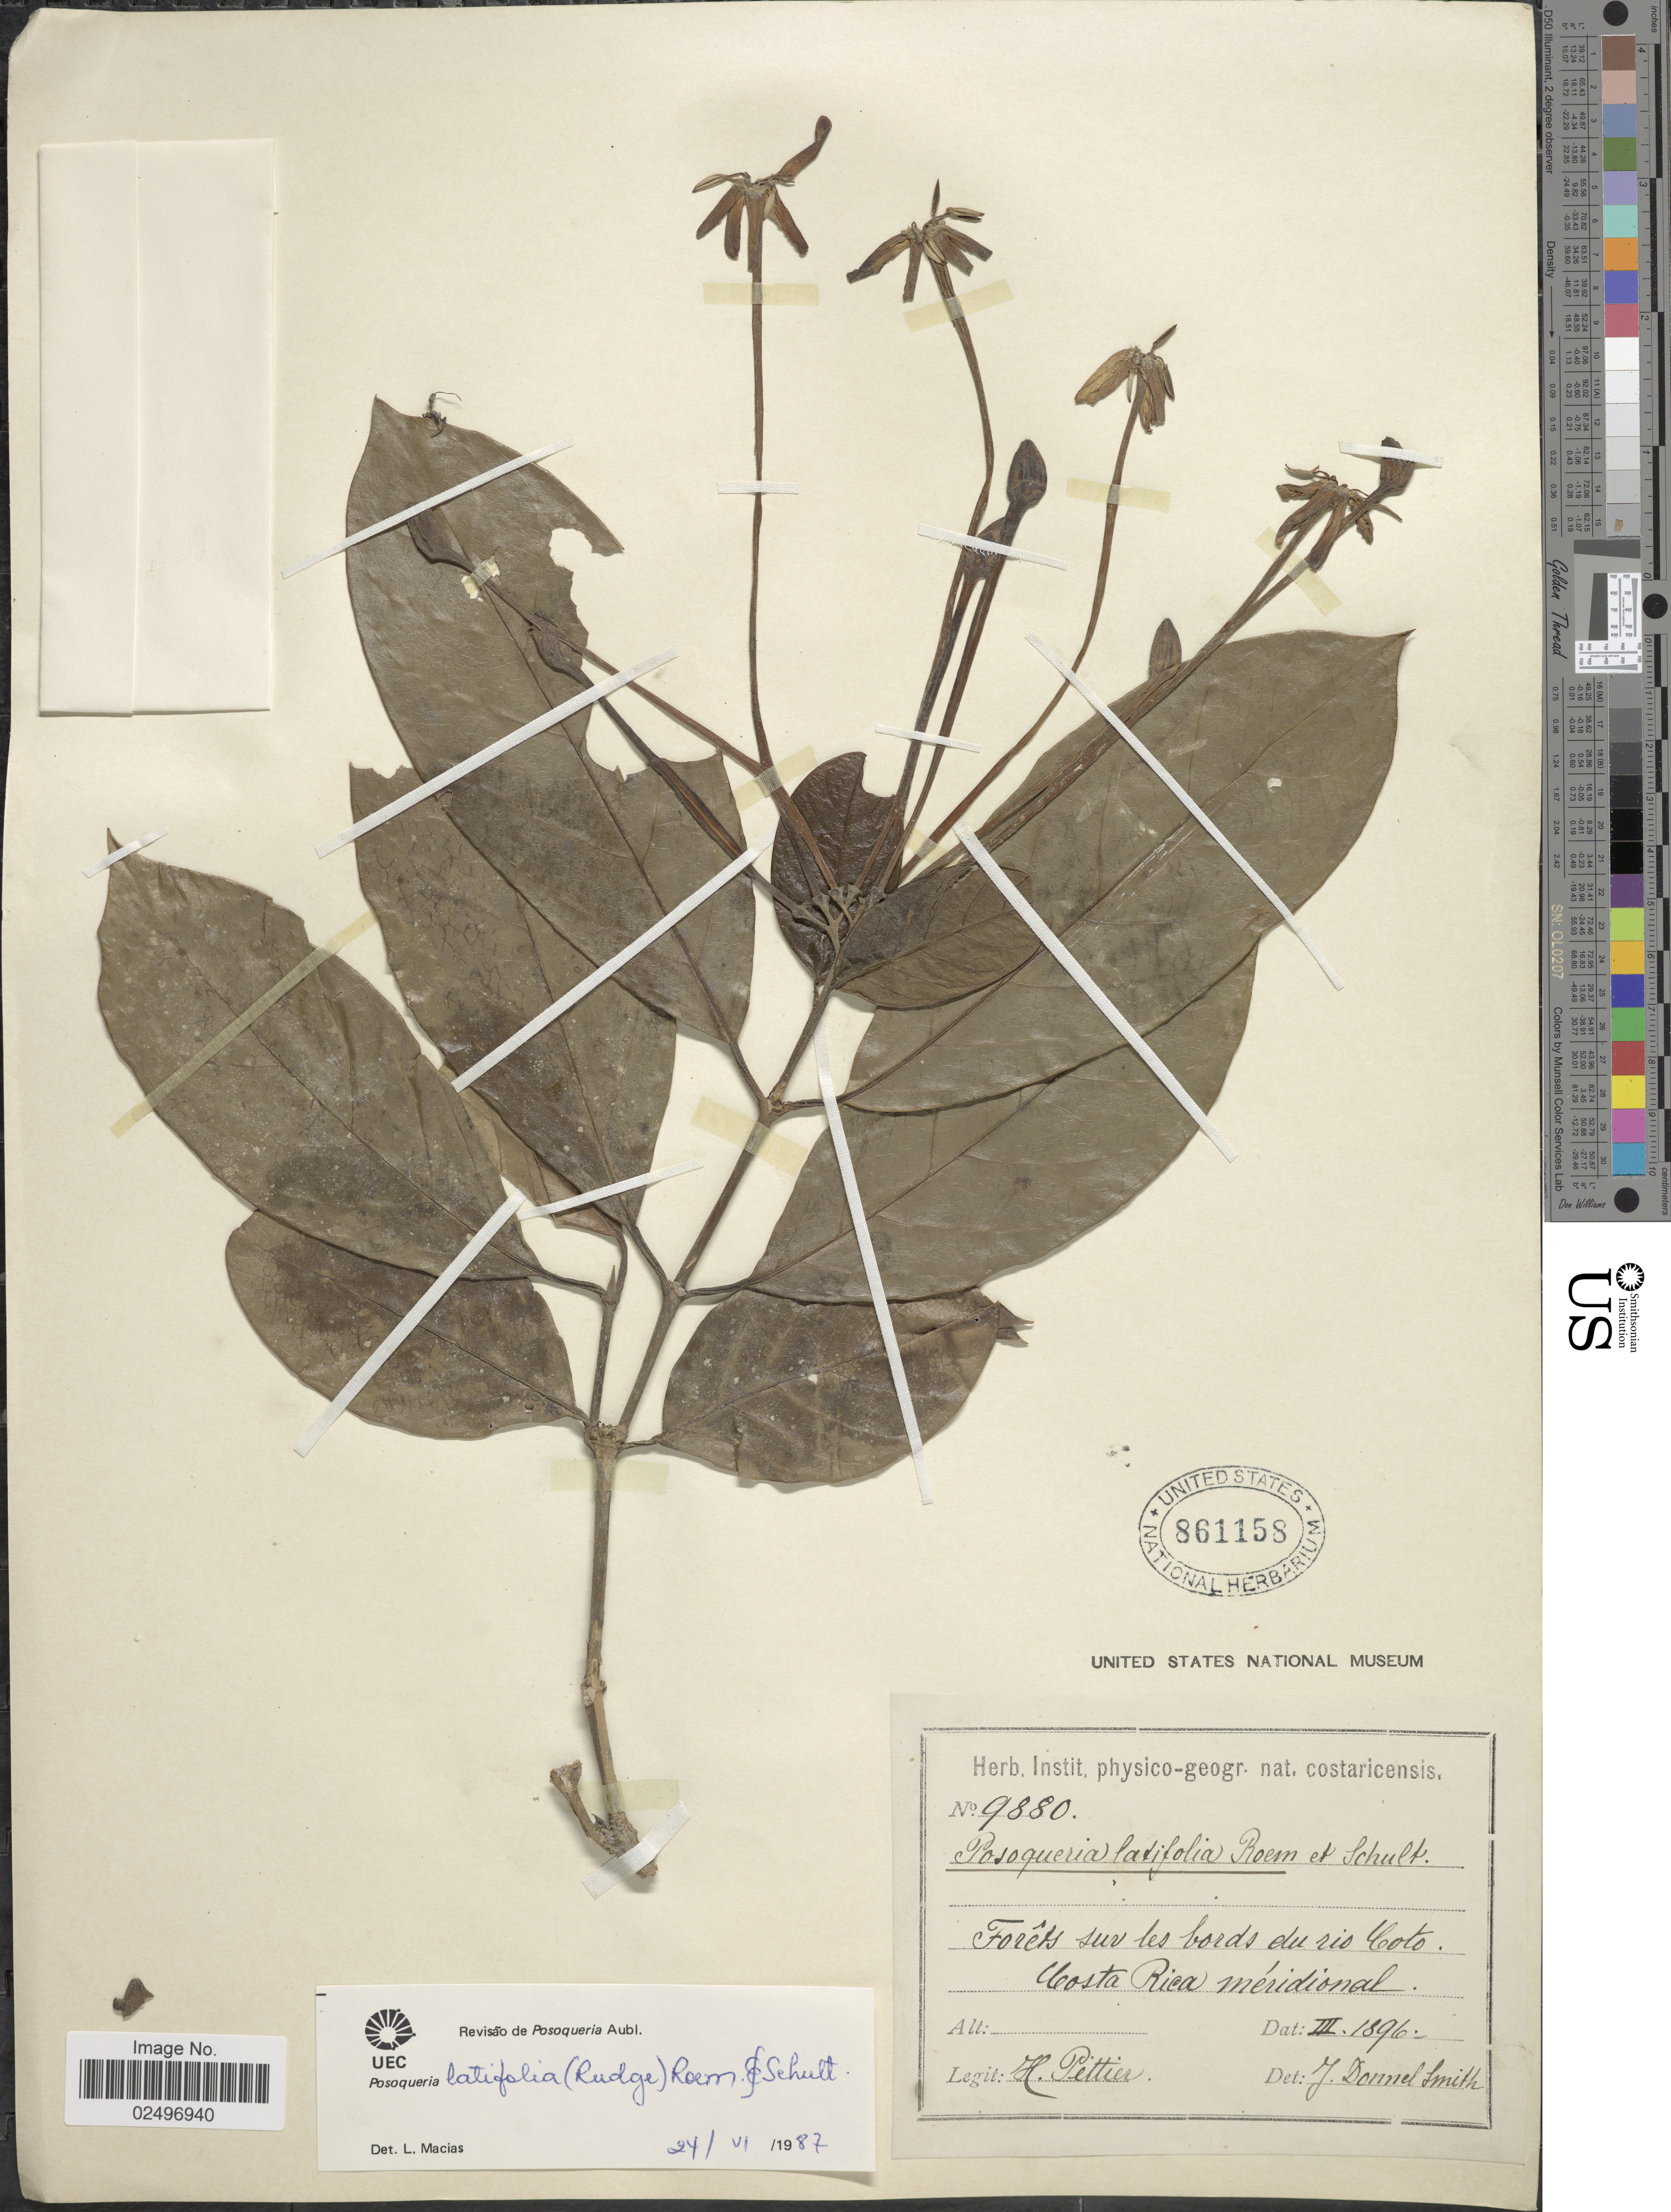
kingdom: Plantae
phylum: Tracheophyta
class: Magnoliopsida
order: Gentianales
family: Rubiaceae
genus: Posoqueria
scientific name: Posoqueria latifolia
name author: (Rudge) Roem. & Schult.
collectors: H. F. Pittier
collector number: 9880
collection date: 1896-03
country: Costa Rica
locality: Forêts sur les bords du rio Coto, Costa Rica méridional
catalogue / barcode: US 861158